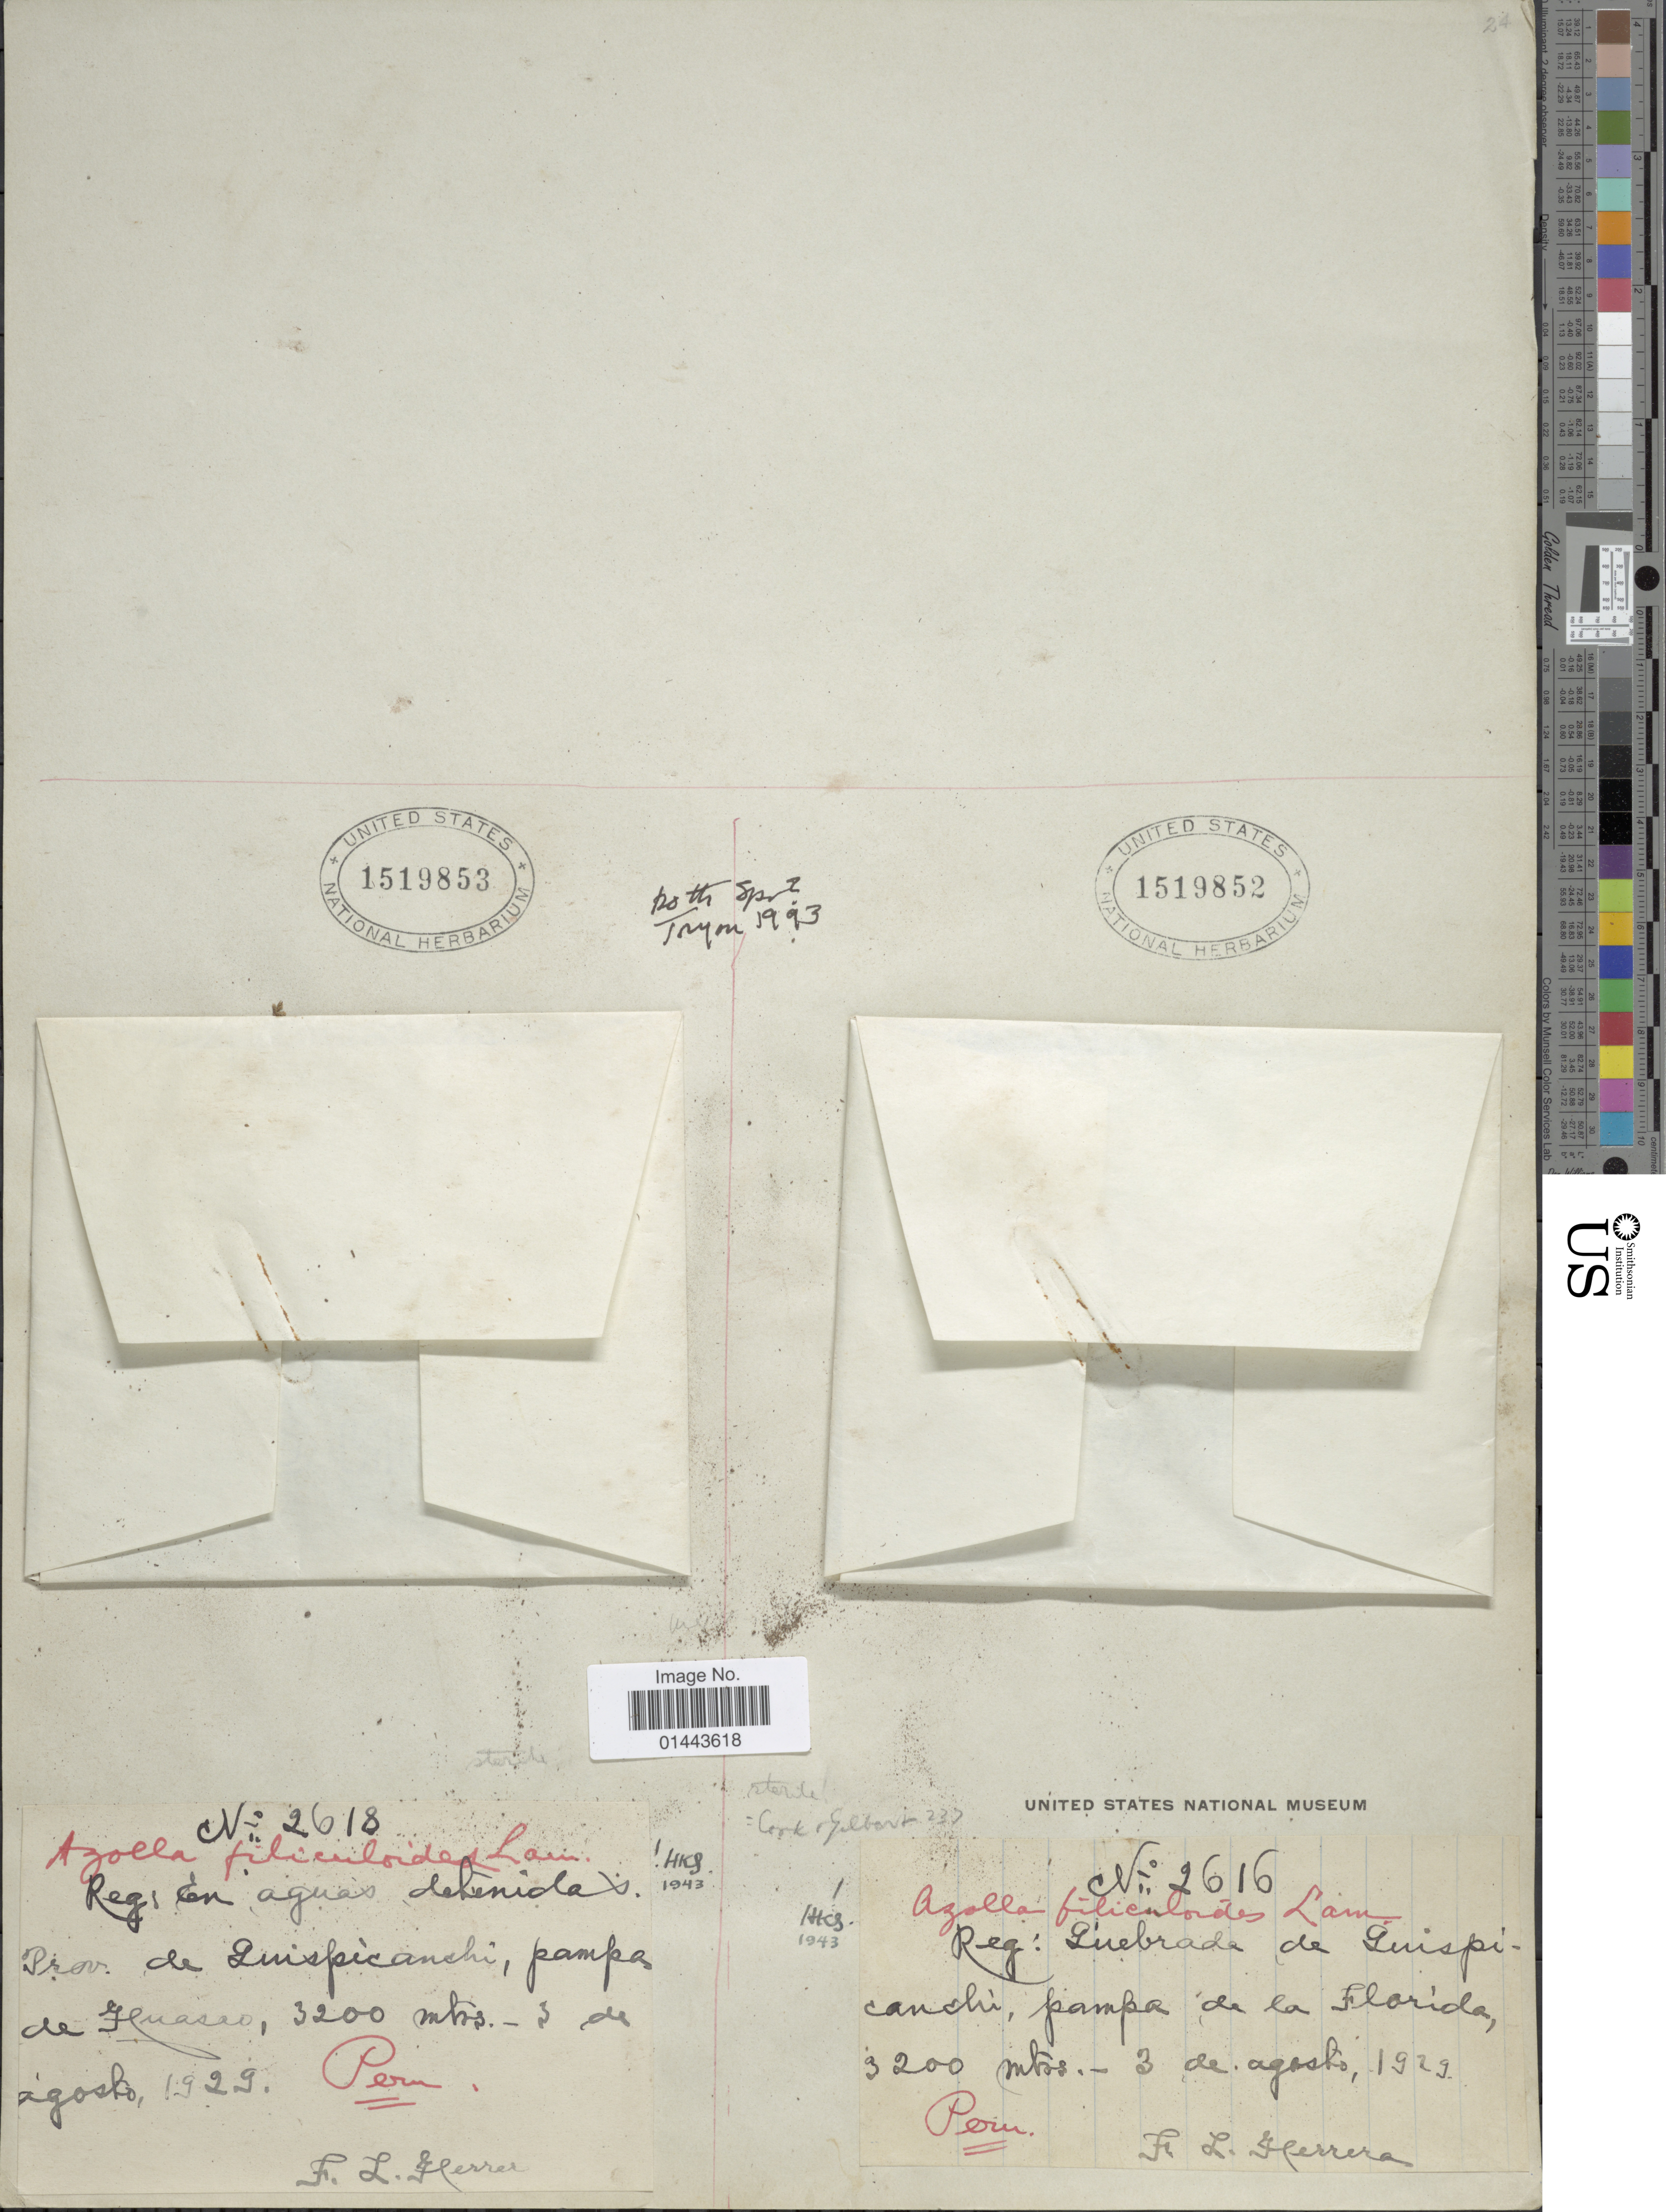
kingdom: Plantae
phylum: Tracheophyta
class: Polypodiopsida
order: Salviniales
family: Salviniaceae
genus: Azolla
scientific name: Azolla mexicana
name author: C. Presl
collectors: F. L. Herrera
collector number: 2616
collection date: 1929-08-03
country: Peru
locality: Canchi, pampa de la Florida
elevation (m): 3200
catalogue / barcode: US 1519852-2